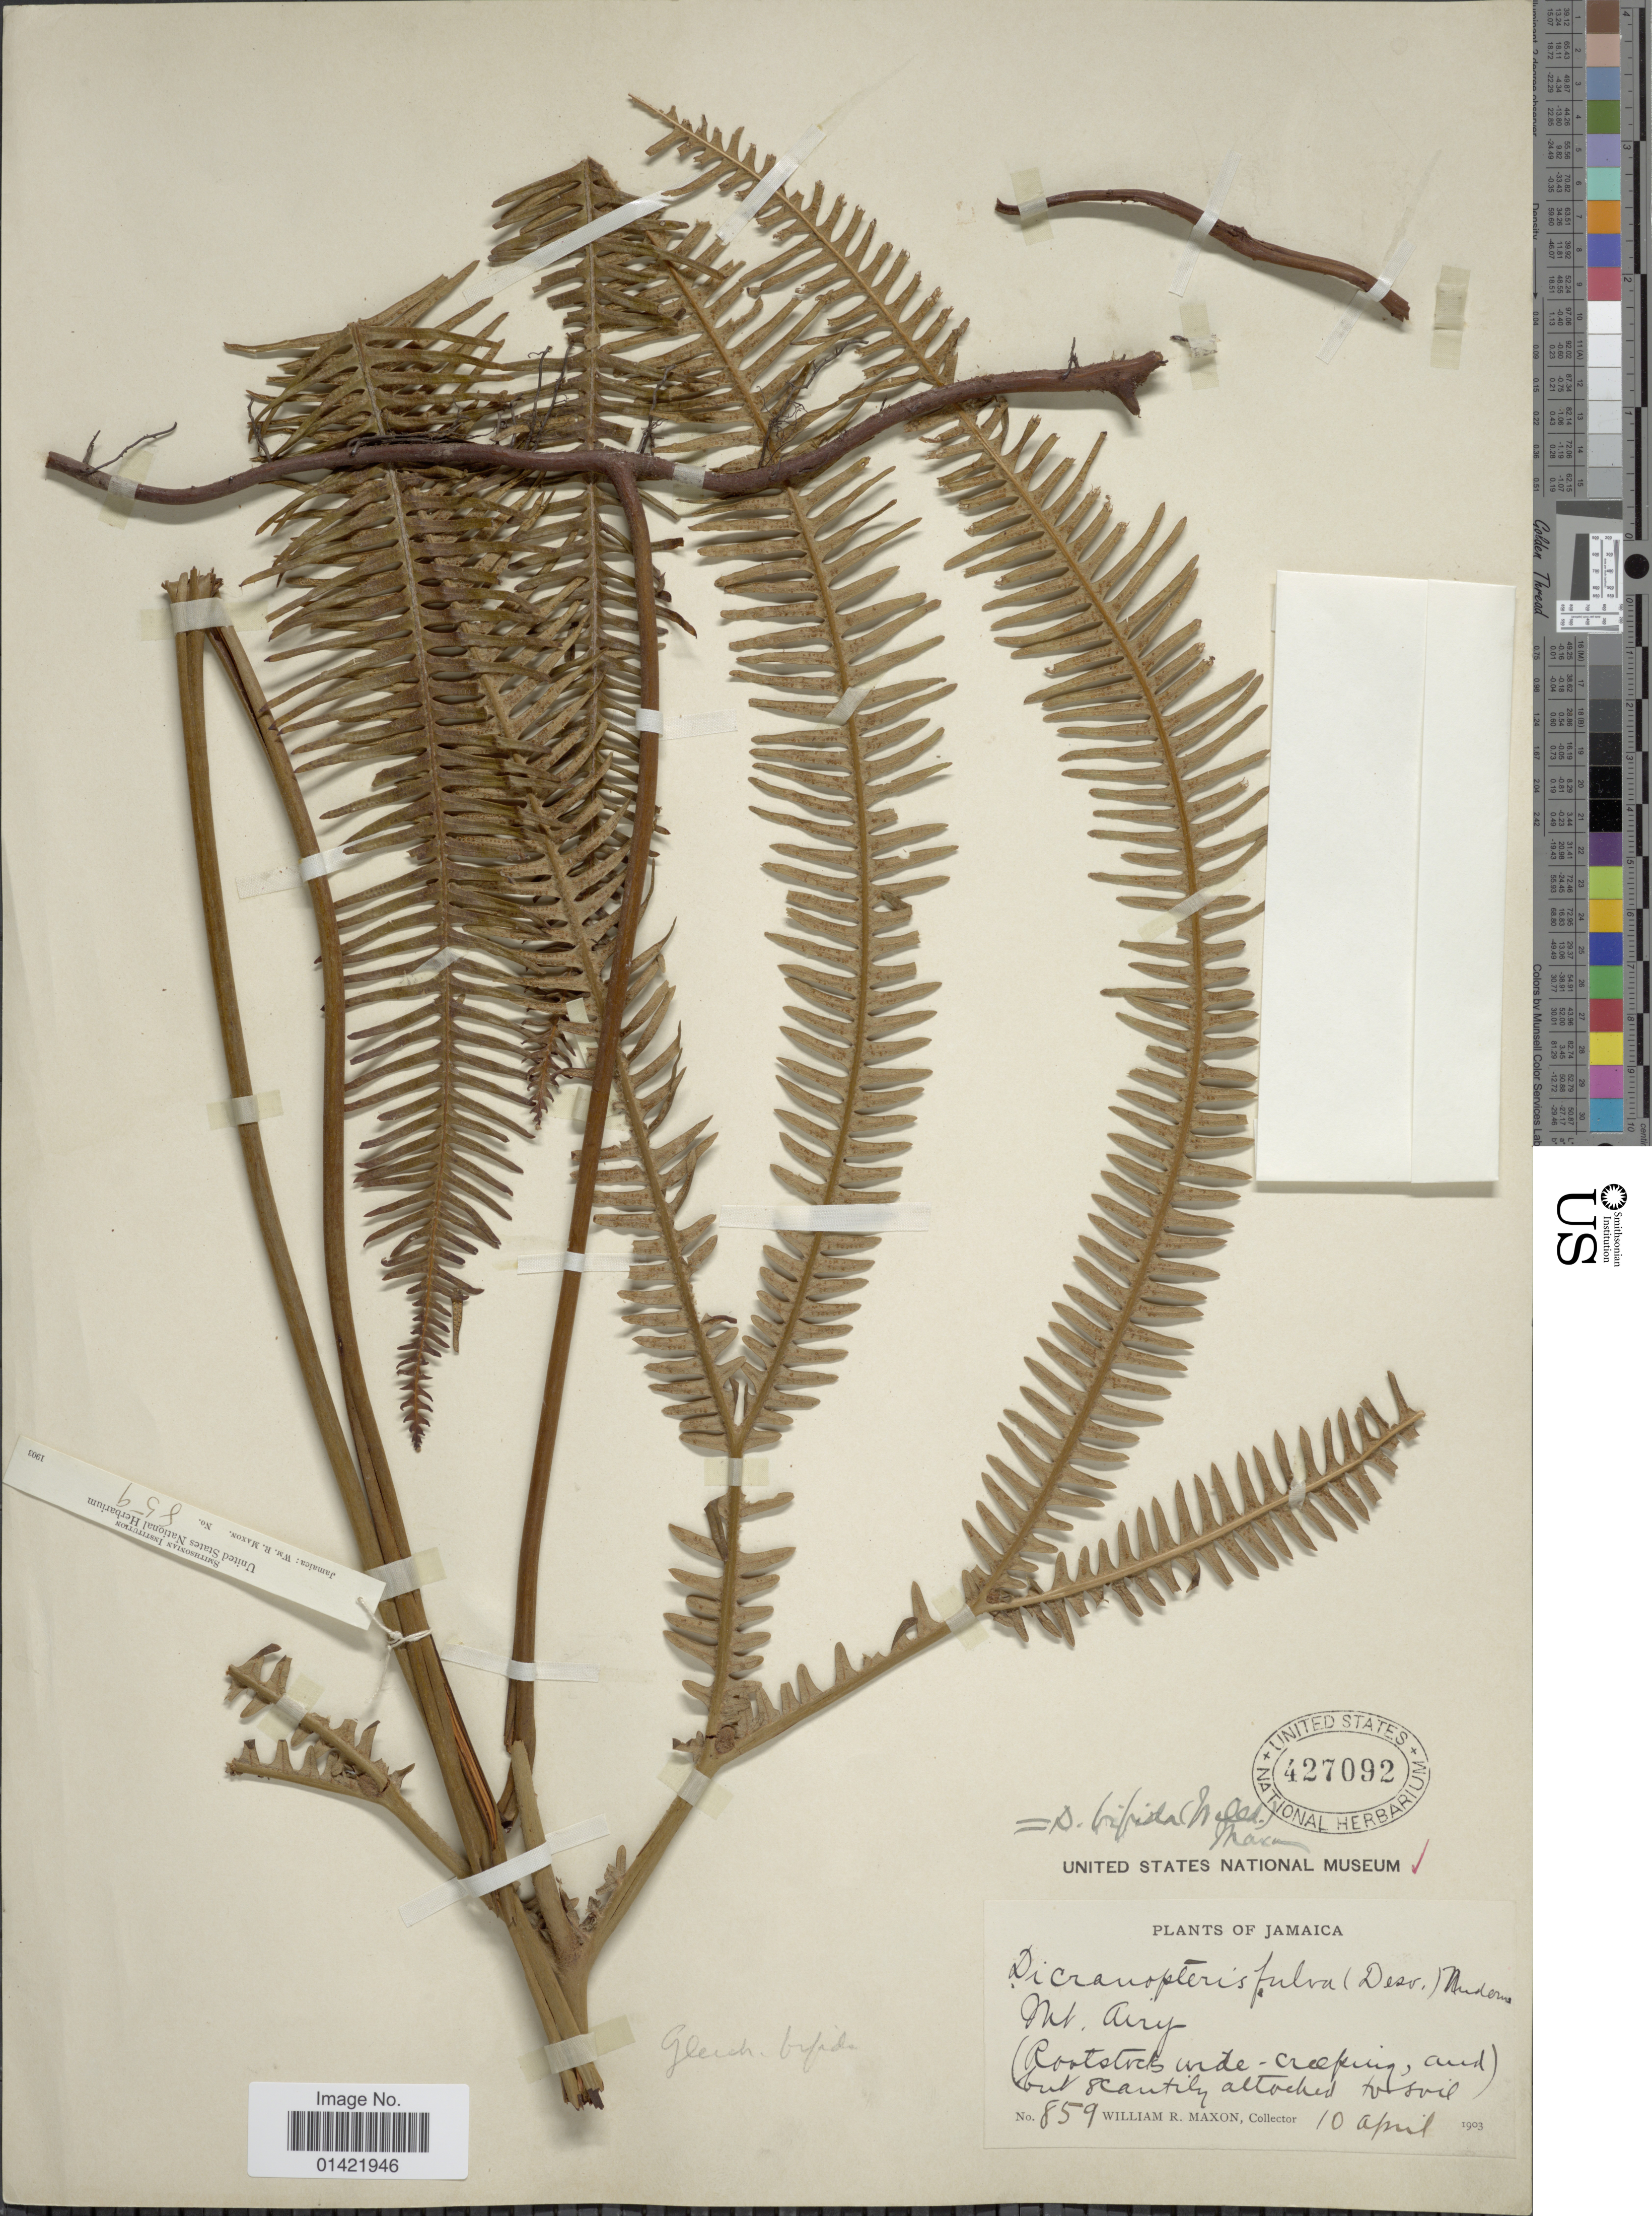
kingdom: Plantae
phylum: Tracheophyta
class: Polypodiopsida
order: Gleicheniales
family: Gleicheniaceae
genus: Sticherus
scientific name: Sticherus bifidus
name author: (Willd.) Ching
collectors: W. R. Maxon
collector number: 859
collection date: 1903-04-10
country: Jamaica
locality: Mt. Airy.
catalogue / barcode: US 427092